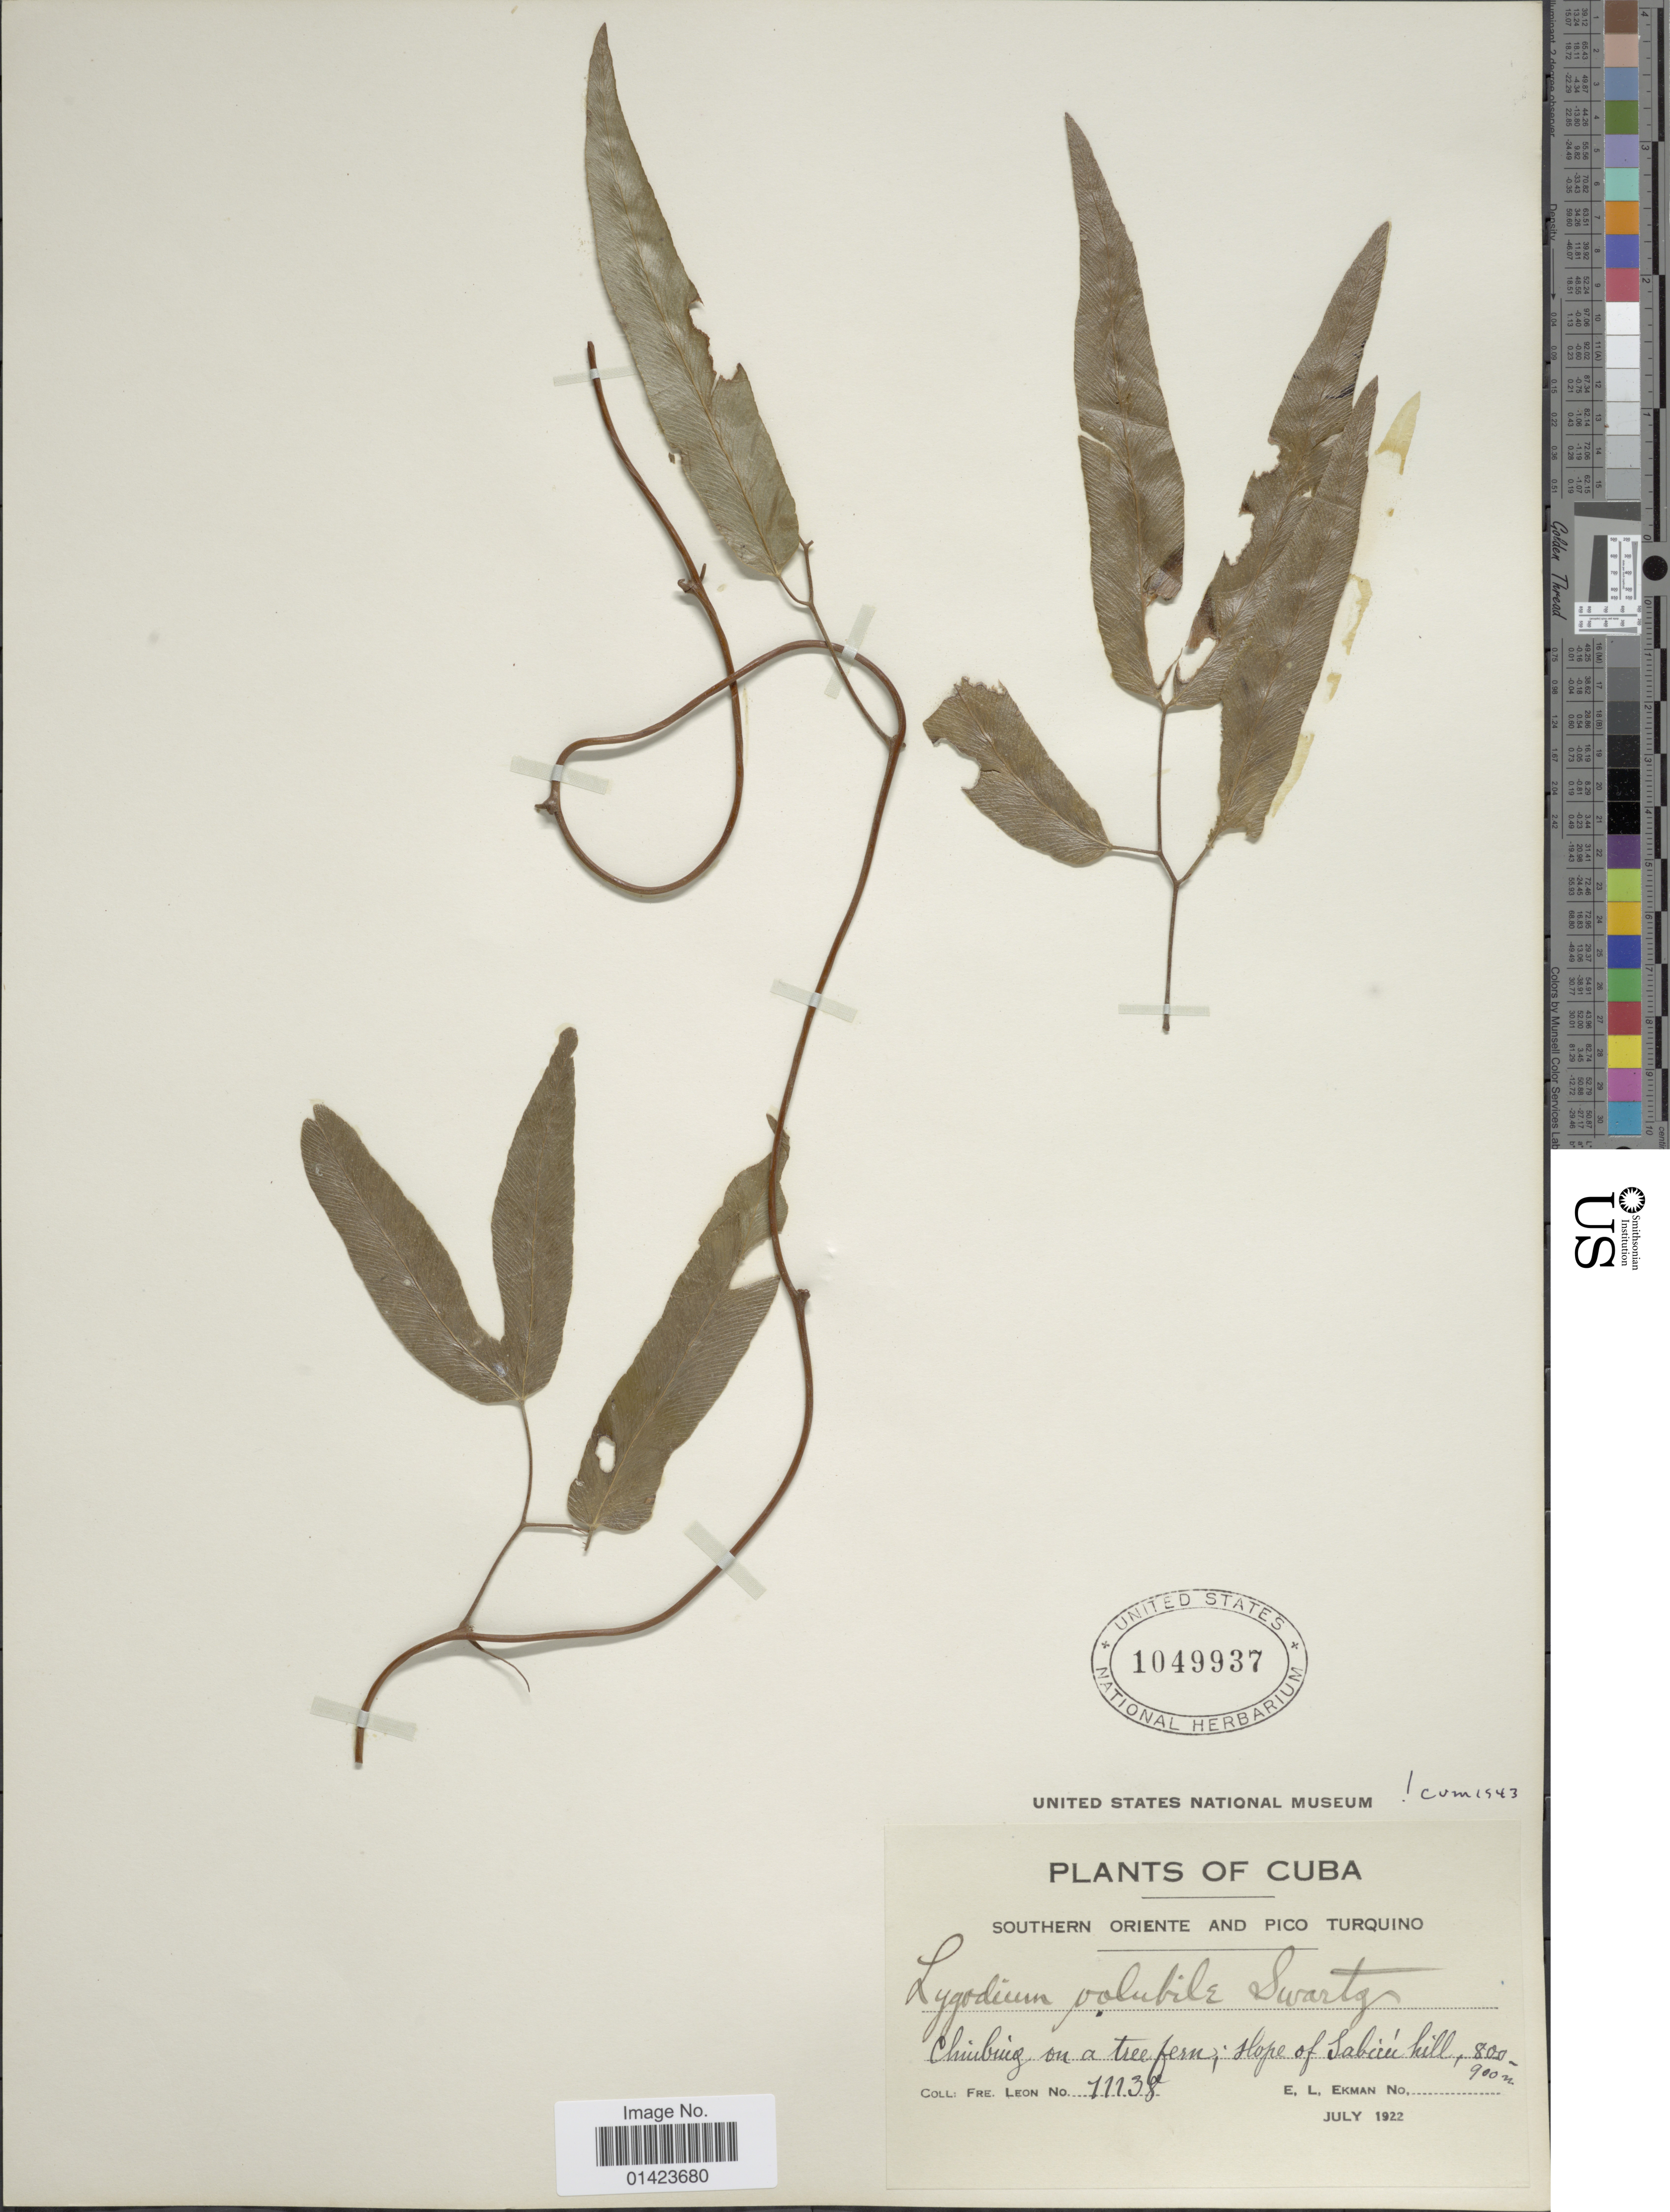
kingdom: Plantae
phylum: Tracheophyta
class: Polypodiopsida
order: Schizaeales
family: Lygodiaceae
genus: Lygodium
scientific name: Lygodium volubile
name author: Sw.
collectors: F. Leon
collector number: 11138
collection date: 1922-07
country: Cuba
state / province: Oriente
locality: Southern Oriente and Pico Turquino, climbing on a tree fern, slope of Saban Hill [interpreted]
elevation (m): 800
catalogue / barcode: US 1049937